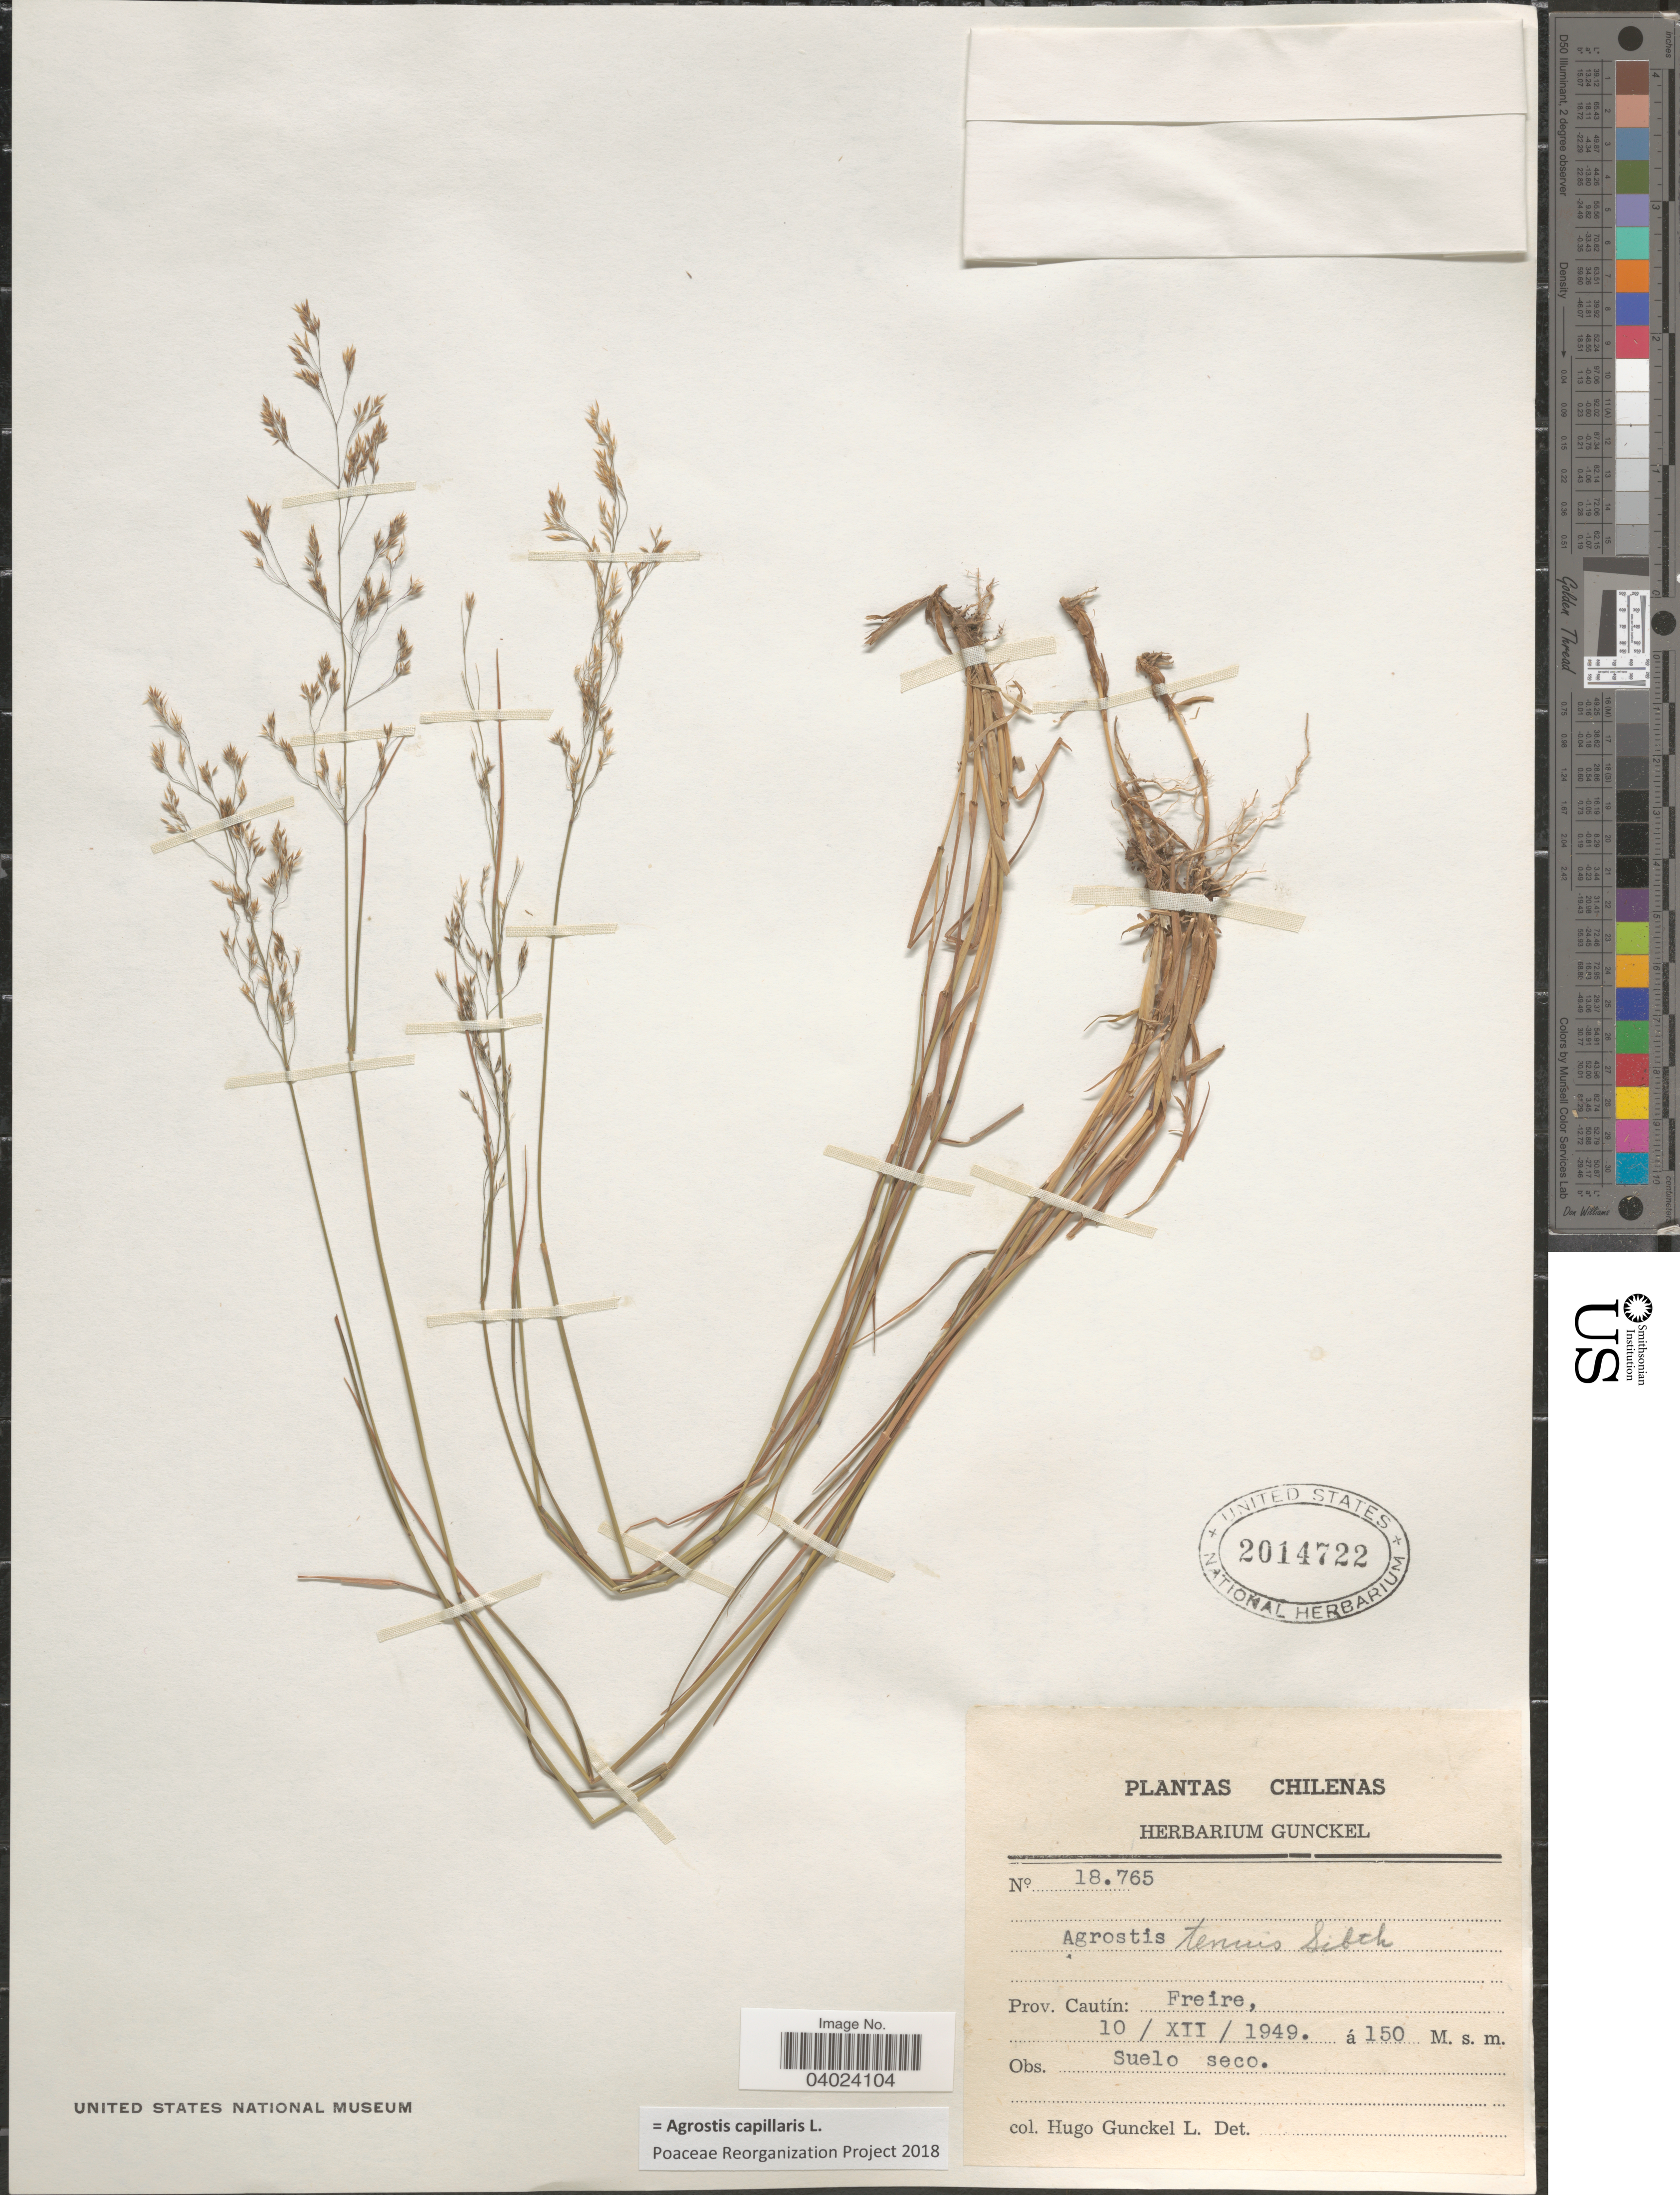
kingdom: Plantae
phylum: Tracheophyta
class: Liliopsida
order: Poales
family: Poaceae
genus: Agrostis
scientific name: Agrostis capillaris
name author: L.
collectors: H. Gunckel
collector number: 18765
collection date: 1949-12-10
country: Chile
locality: Prov. Cautín: Freire.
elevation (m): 150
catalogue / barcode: US 2014722